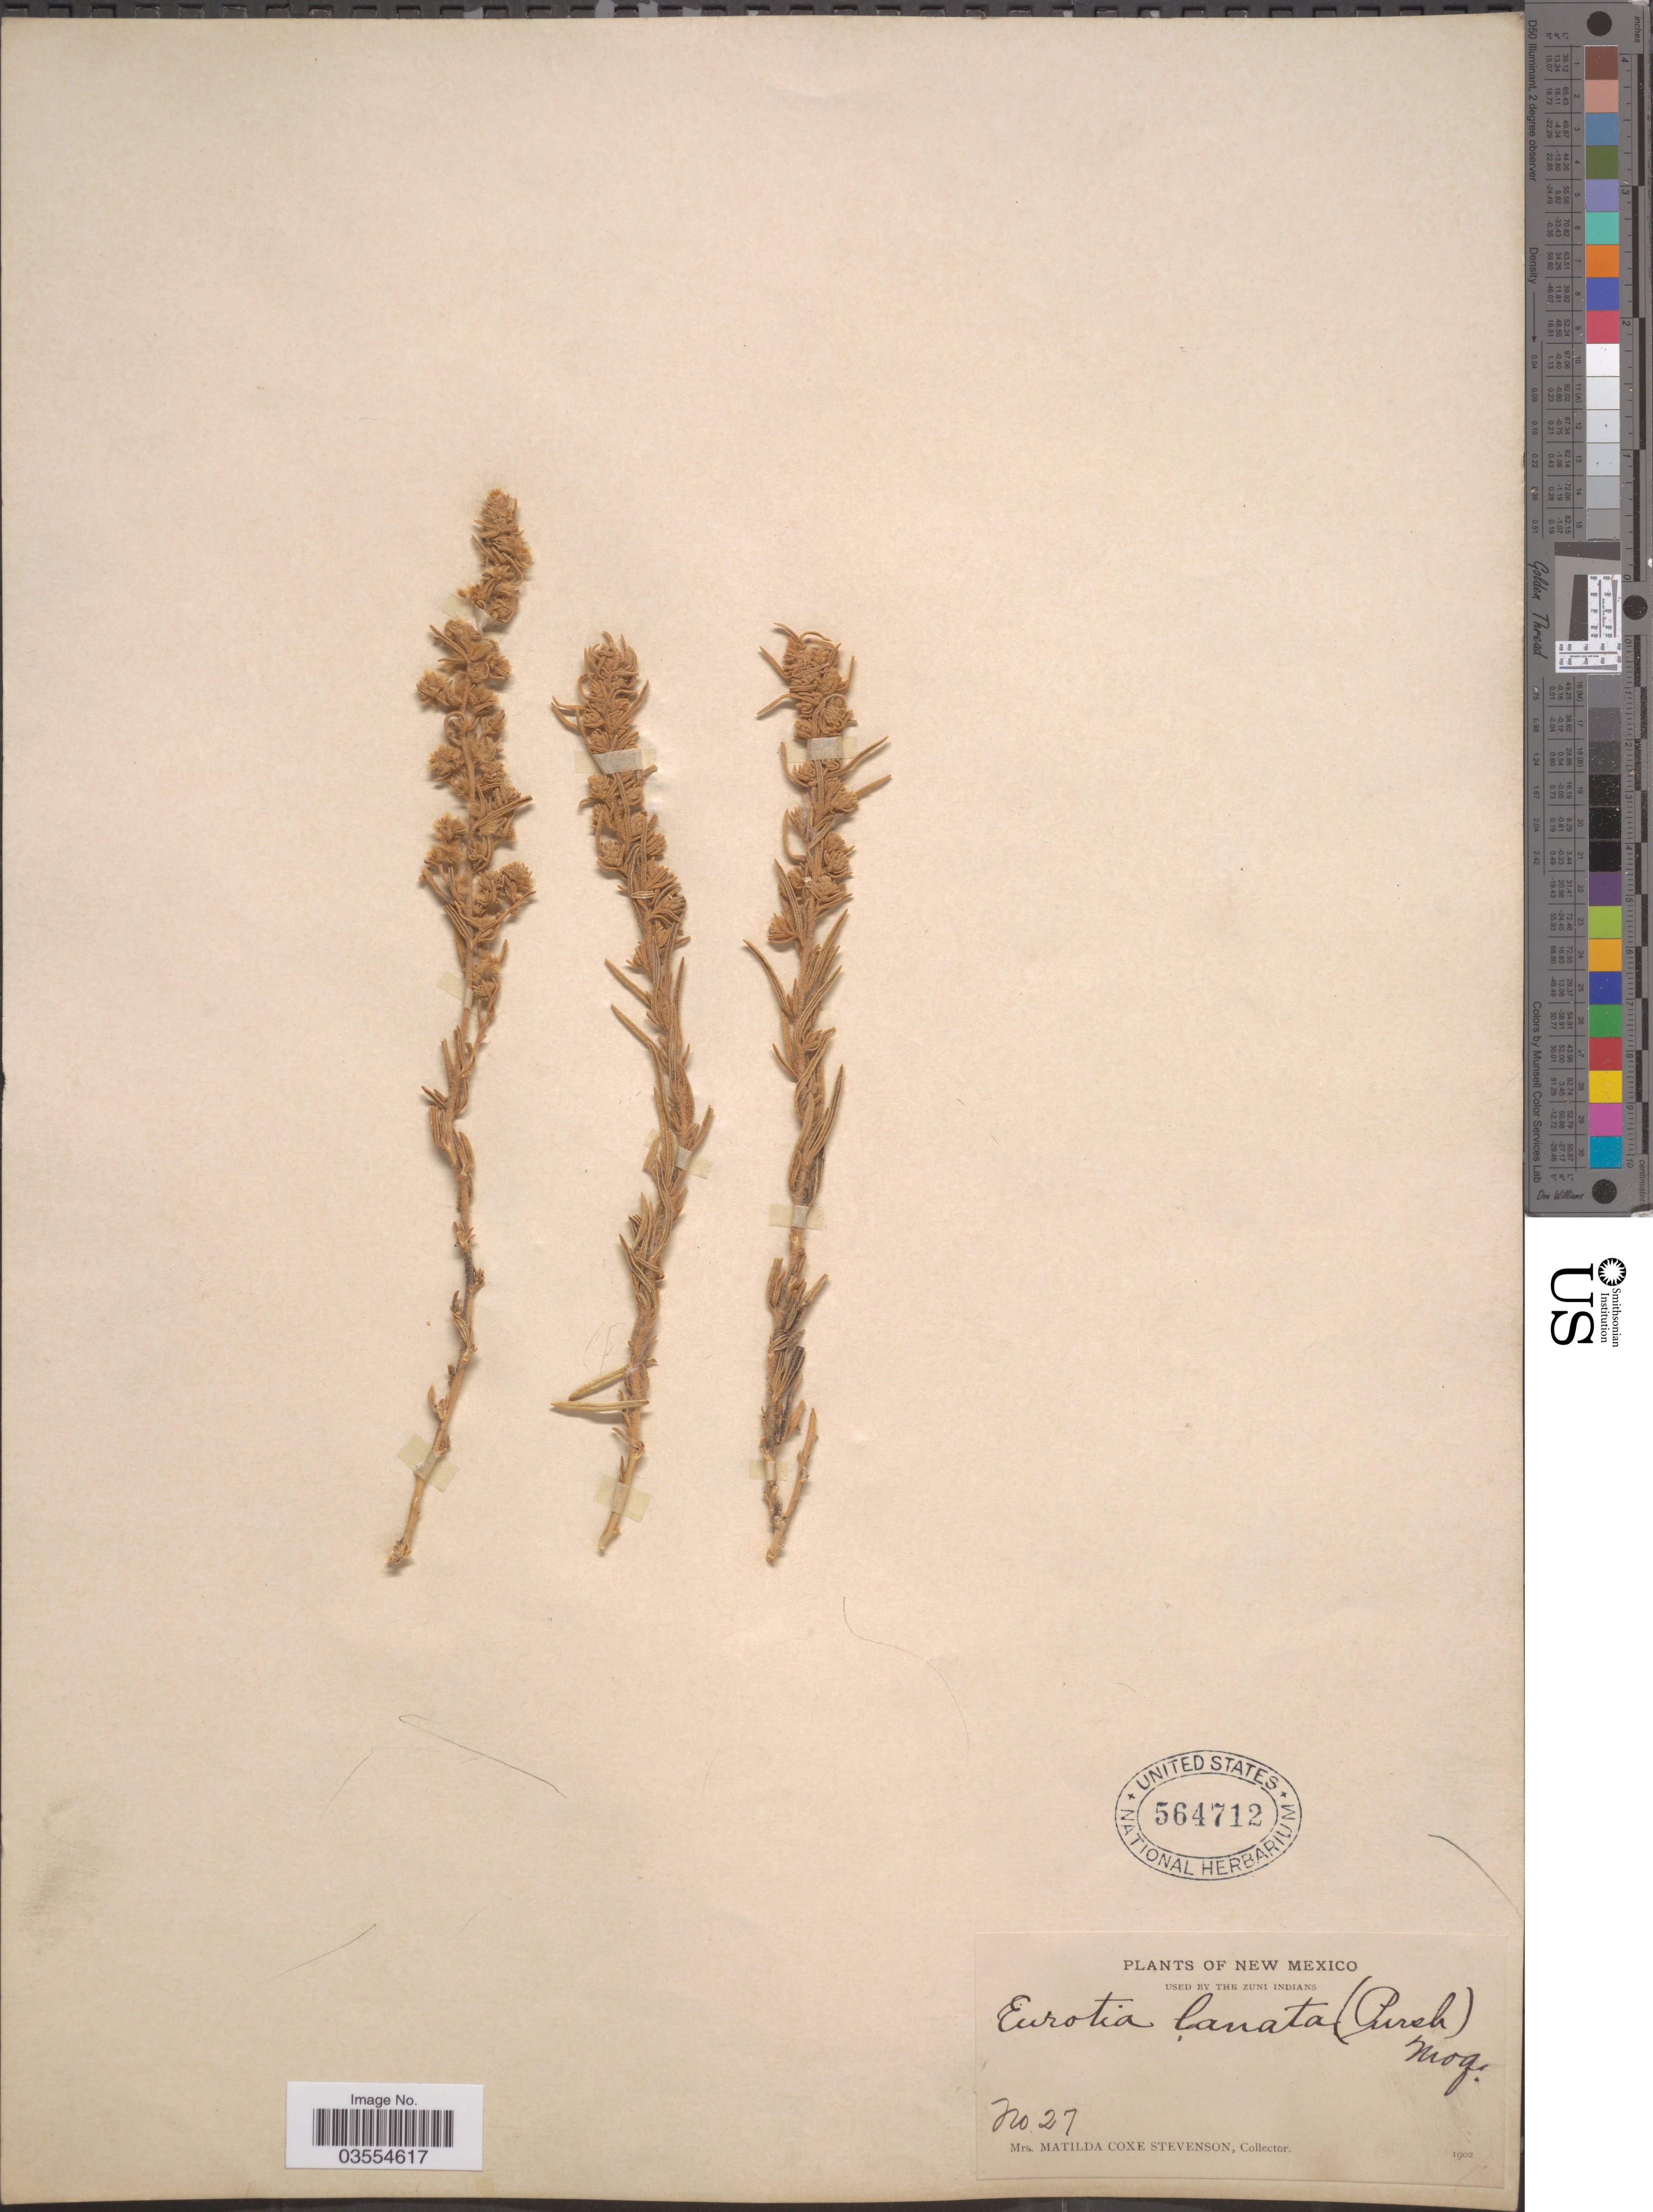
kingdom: Plantae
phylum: Tracheophyta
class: Magnoliopsida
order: Caryophyllales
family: Amaranthaceae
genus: Krascheninnikovia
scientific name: Krascheninnikovia lanata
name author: (Pursh) A. Meeuse & A.Smit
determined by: U.S. National Herbarium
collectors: M. Stevenson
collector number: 27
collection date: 1902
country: United States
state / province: New Mexico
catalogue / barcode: US 564712